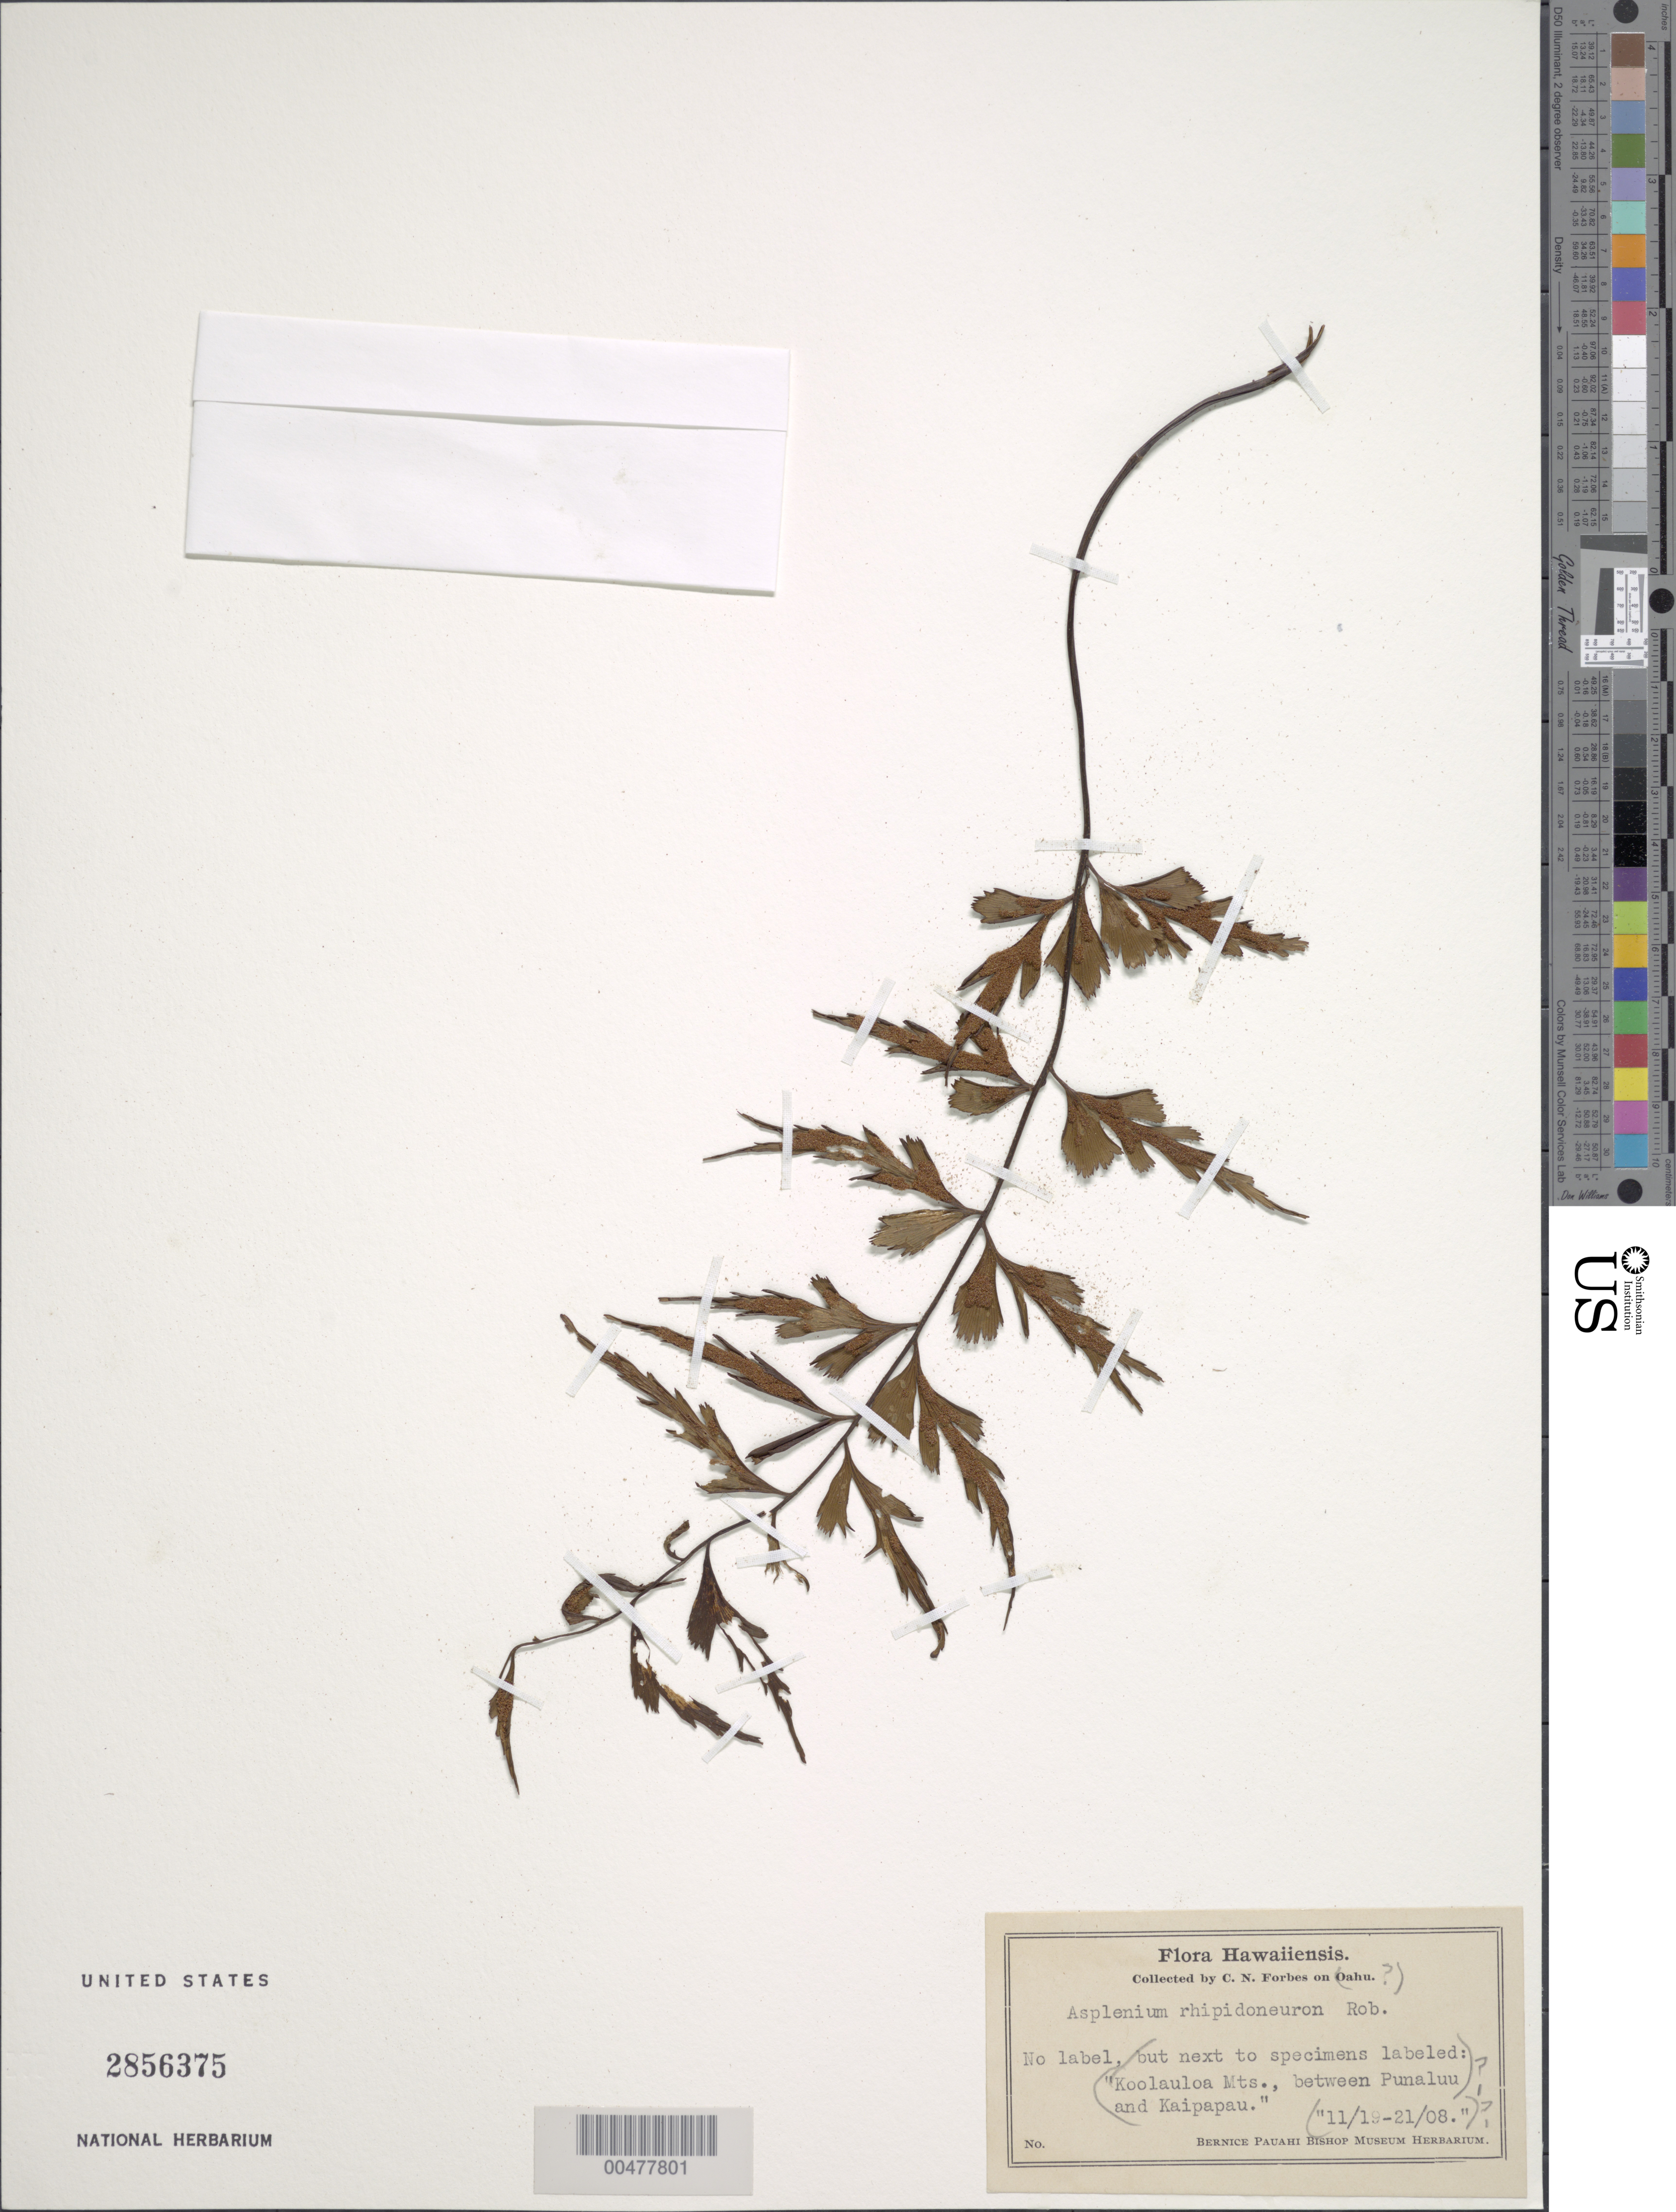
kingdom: Plantae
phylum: Tracheophyta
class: Polypodiopsida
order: Polypodiales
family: Aspleniaceae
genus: Asplenium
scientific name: Asplenium aethiopicum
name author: (Burm. f.) Bech.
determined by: Wagner, W. L., (BOT), Smithsonian Institution - National Museum of Natural History (UNITED STATES)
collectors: C. N. Forbes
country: United States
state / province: Hawaii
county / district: Hawaii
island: Hawaii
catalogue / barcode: US 2856375